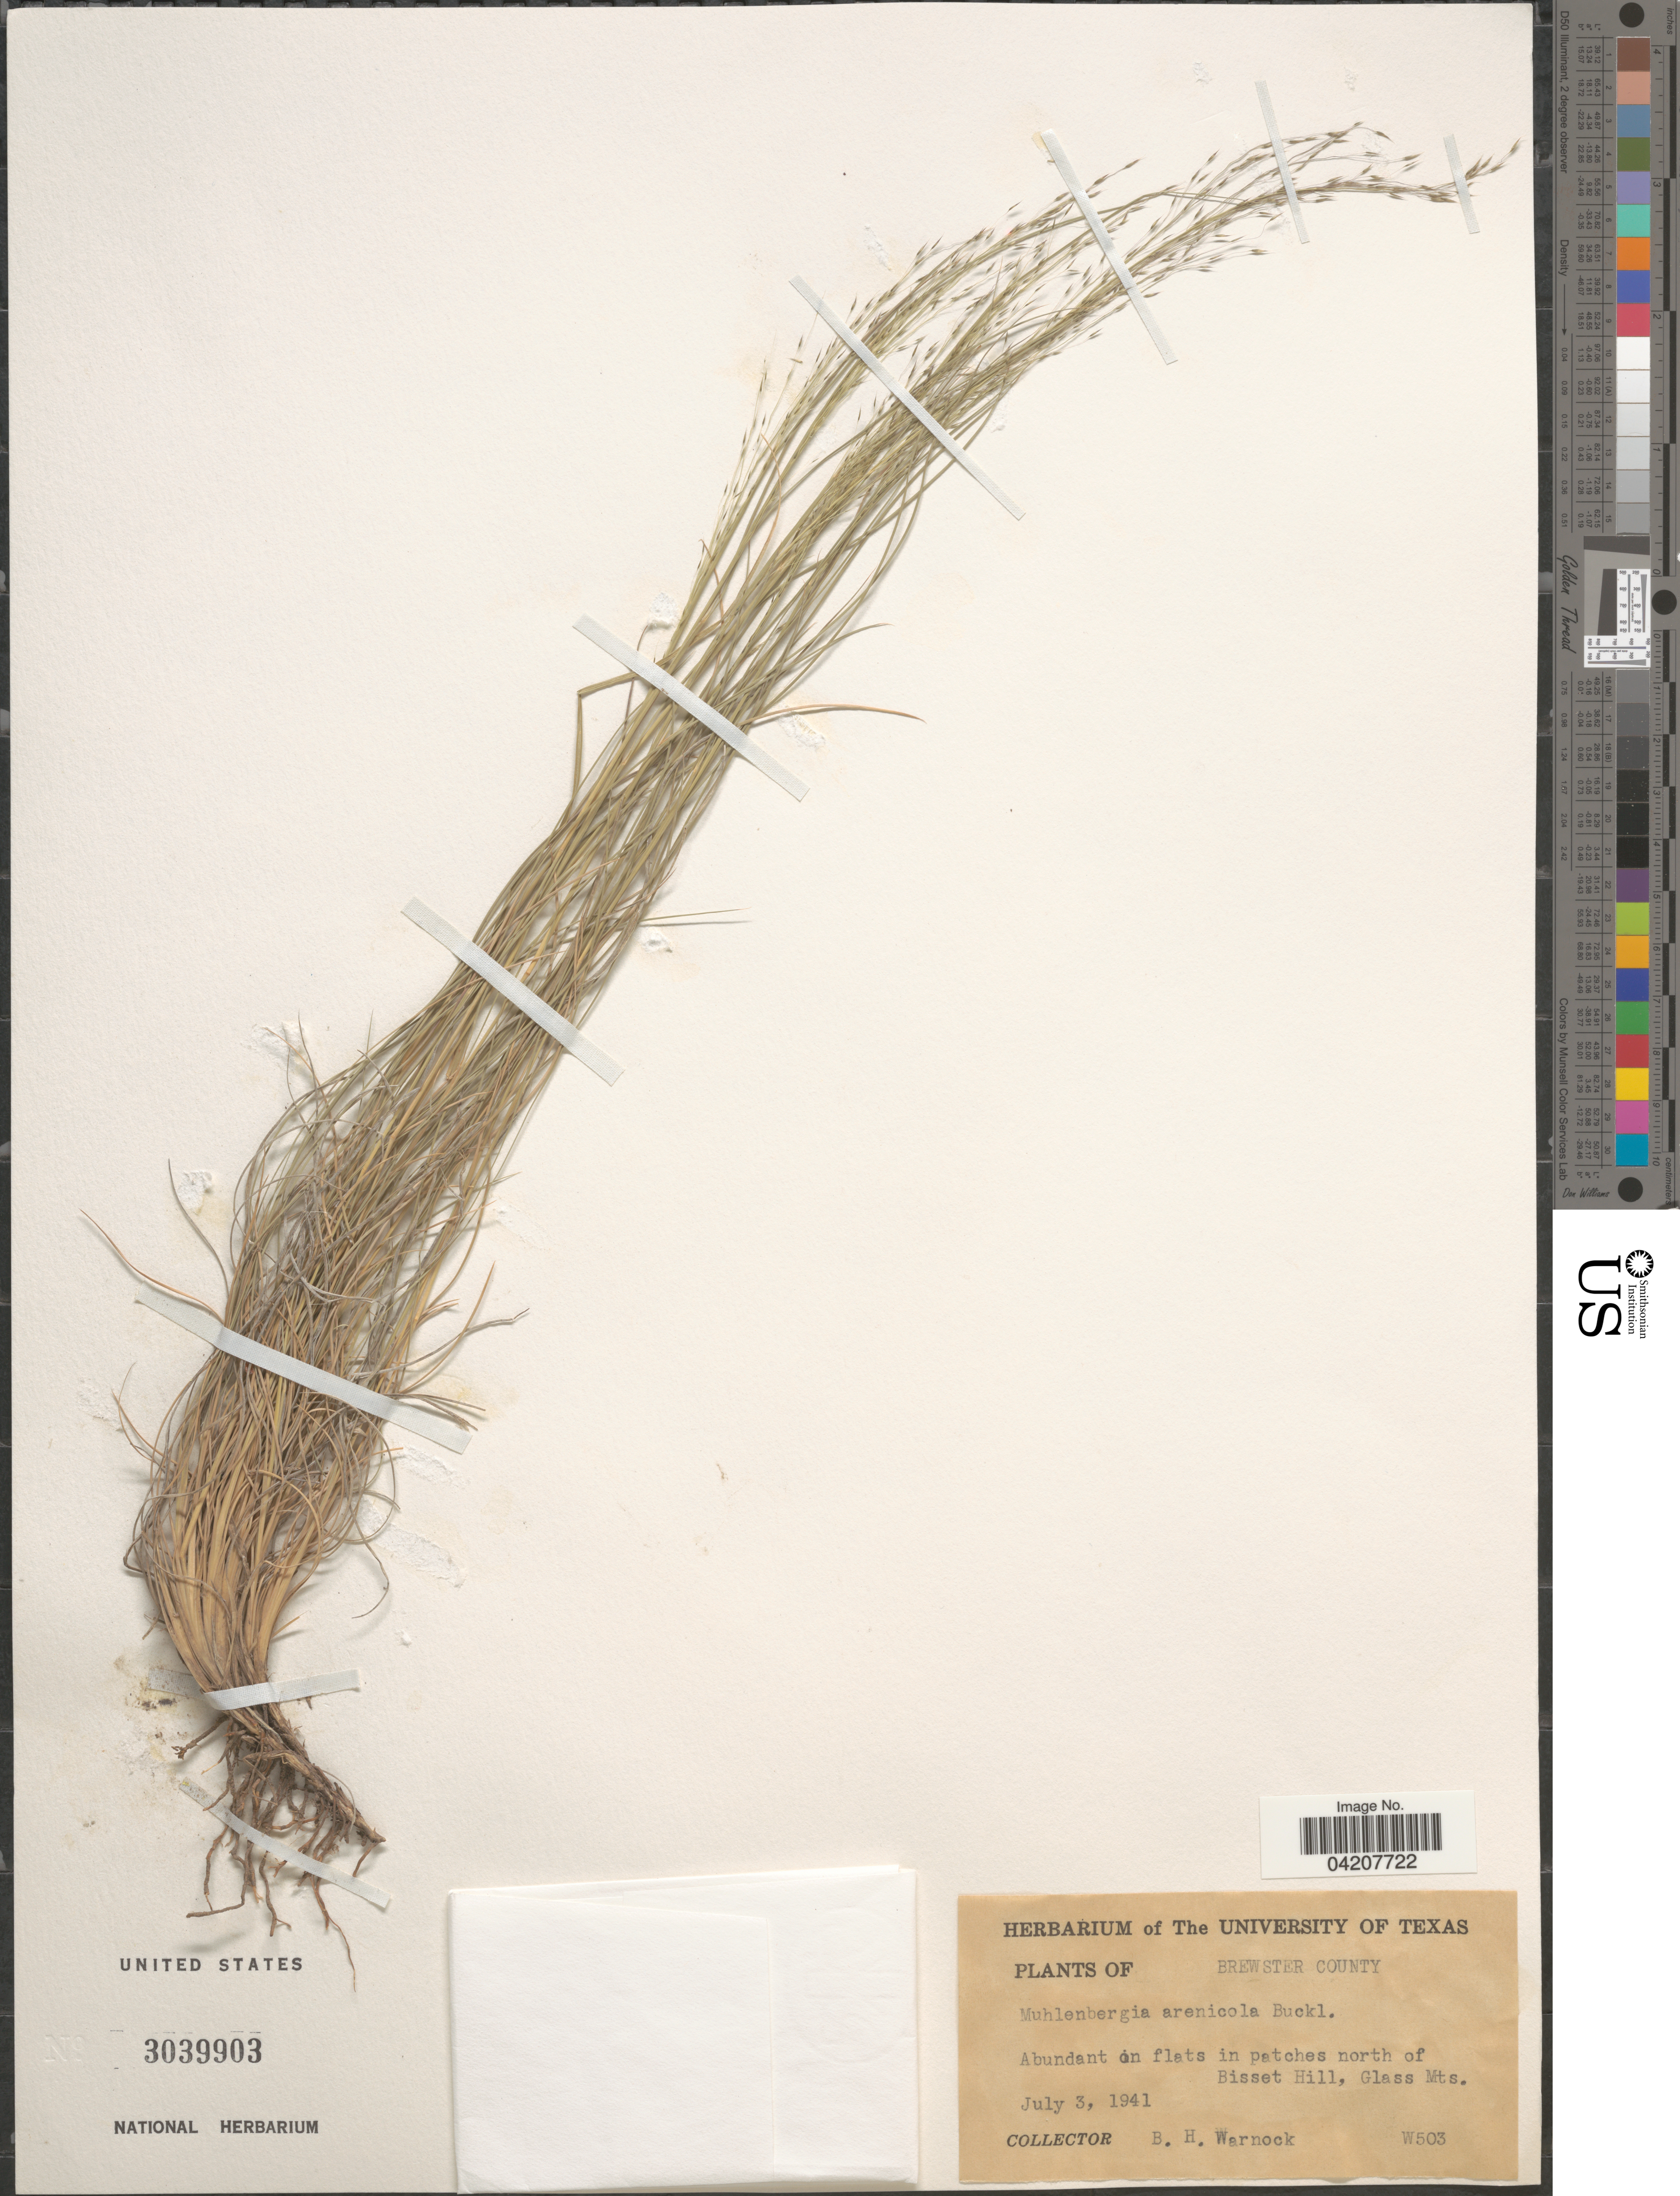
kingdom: Plantae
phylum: Tracheophyta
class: Liliopsida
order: Poales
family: Poaceae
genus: Muhlenbergia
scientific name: Muhlenbergia arenicola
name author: Buckley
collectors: B. H. Warnock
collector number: W503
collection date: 1941-07-03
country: United States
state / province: Texas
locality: Brewster County. Abundant on flats in patches north of Bisset Hill, Glass Mts.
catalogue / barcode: US 3039903